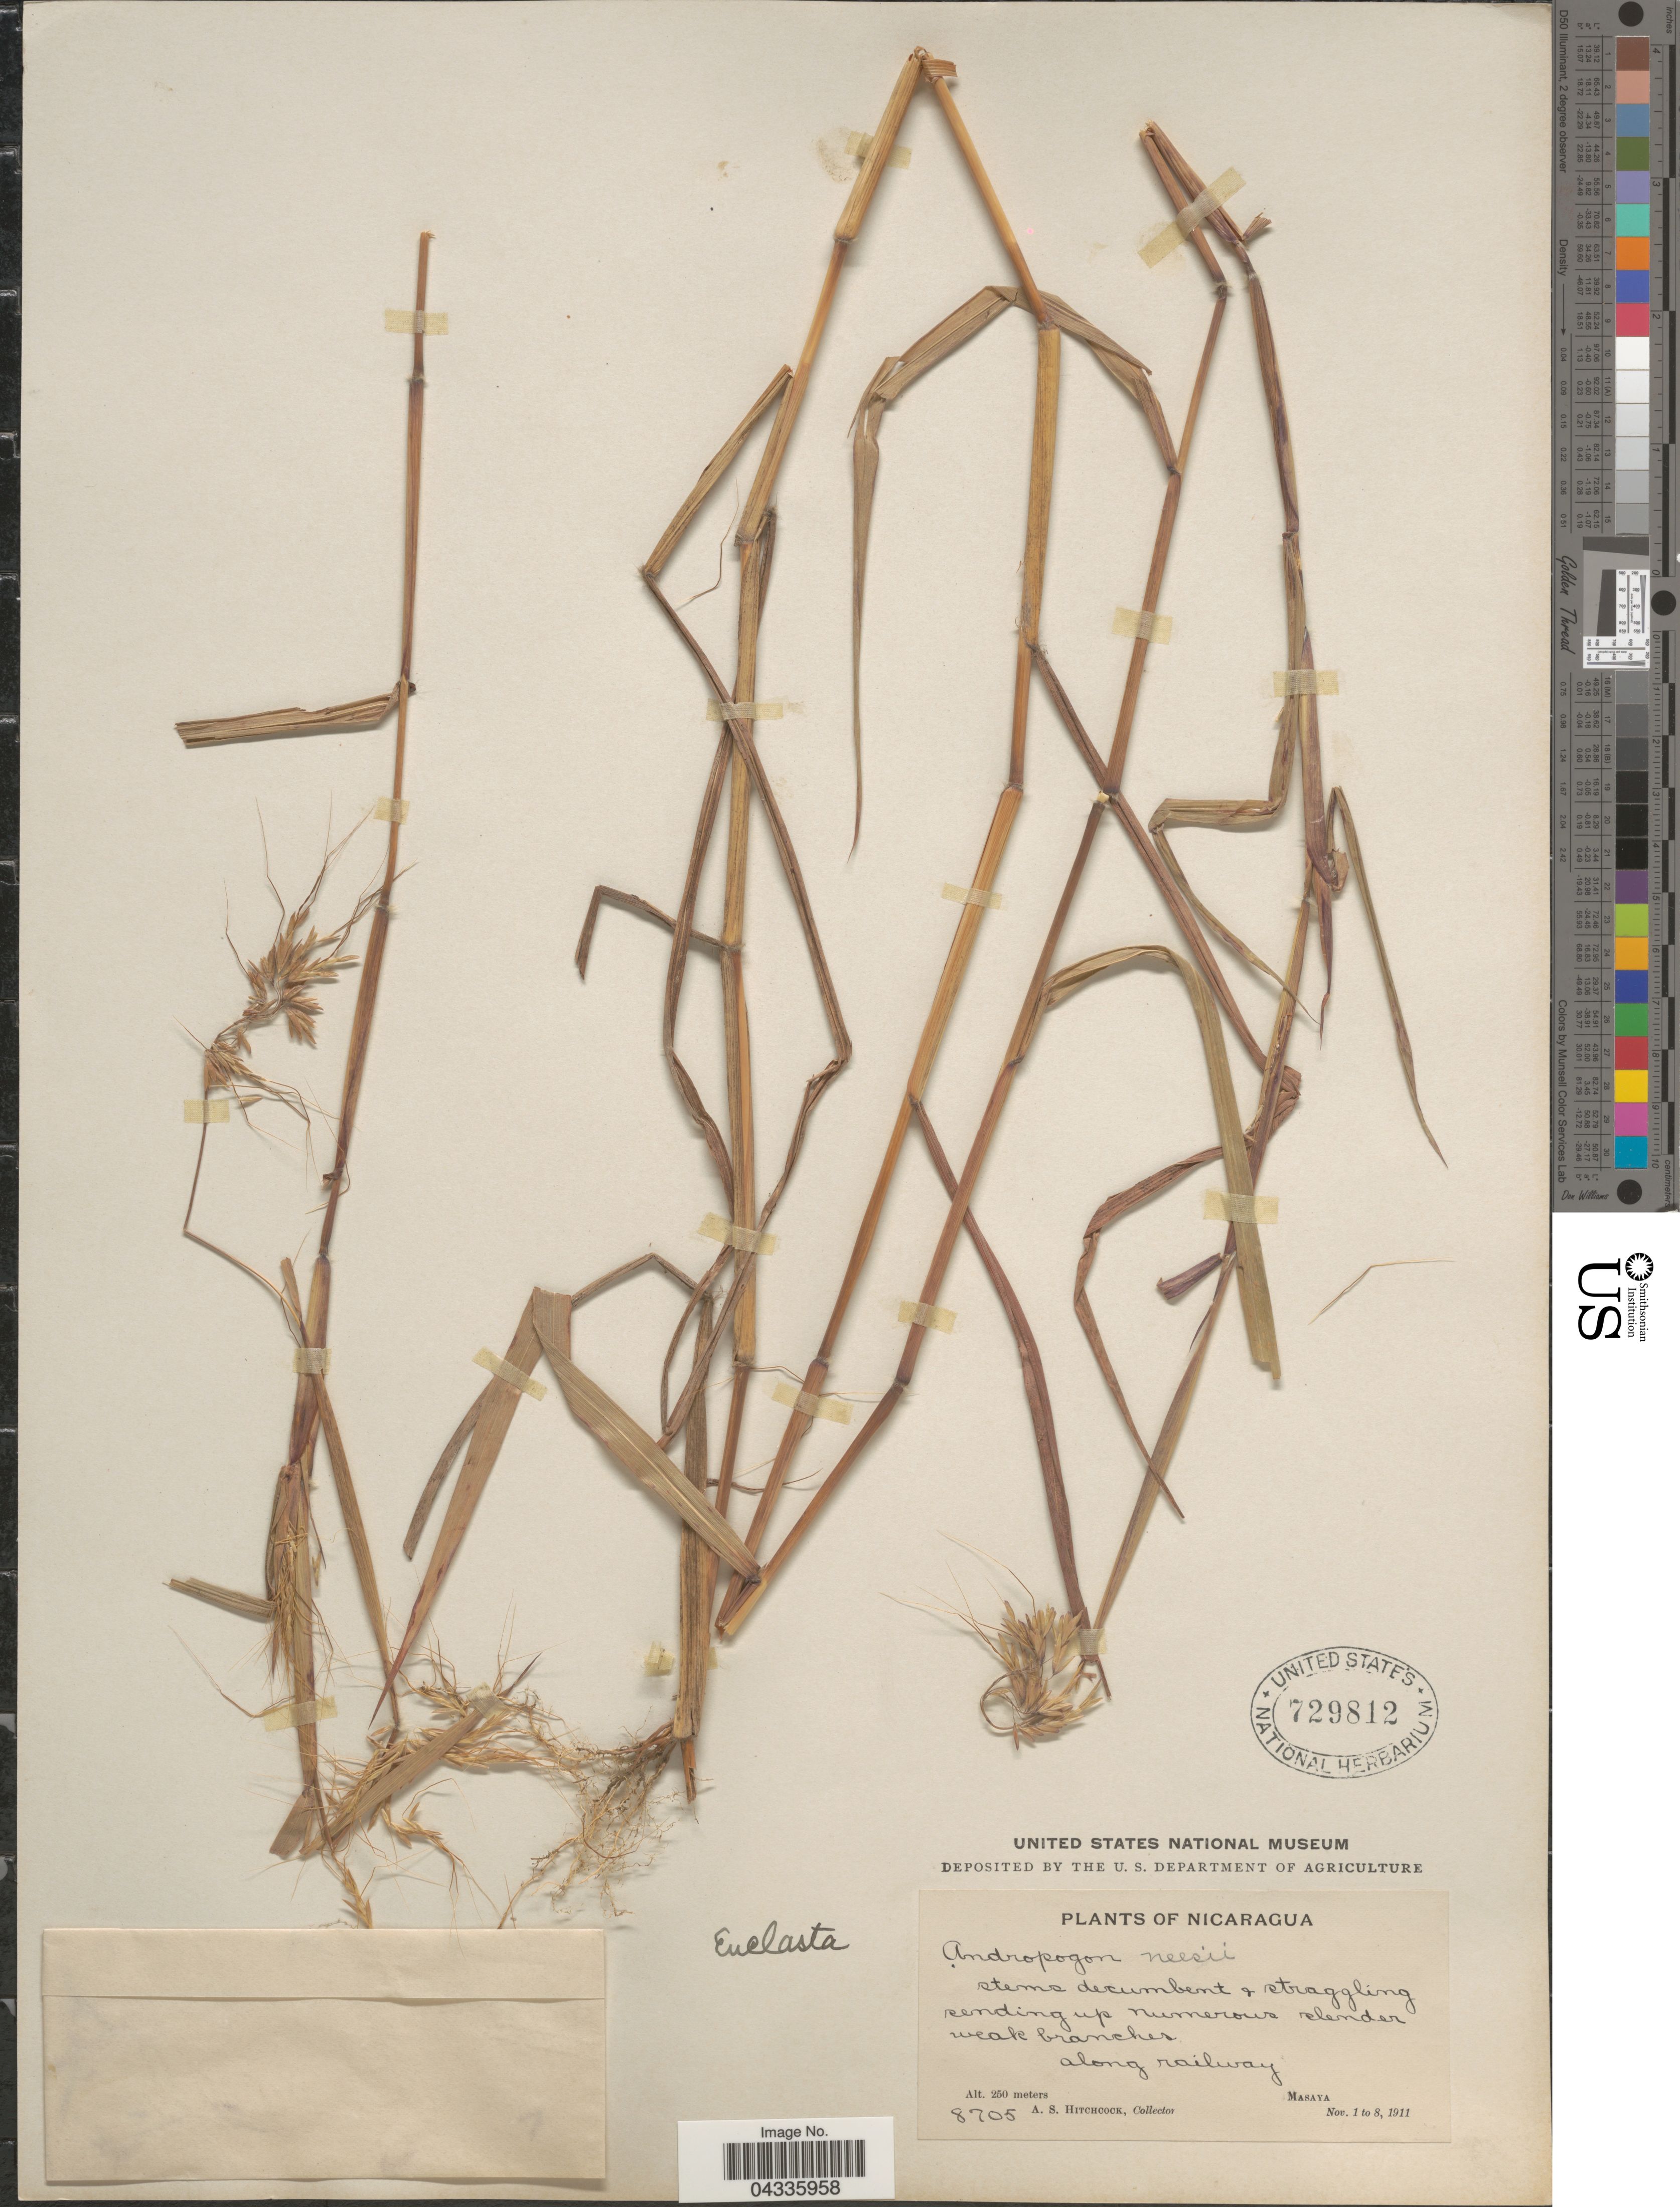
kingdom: Plantae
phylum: Tracheophyta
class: Liliopsida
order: Poales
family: Poaceae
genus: Euclasta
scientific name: Euclasta condylotricha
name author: (Hochst. ex Steud.) Stapf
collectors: A. S. Hitchcock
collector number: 8705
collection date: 1911-11-01/1911-11-08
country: Nicaragua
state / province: Masaya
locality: Along railway.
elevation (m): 250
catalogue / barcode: US 729812